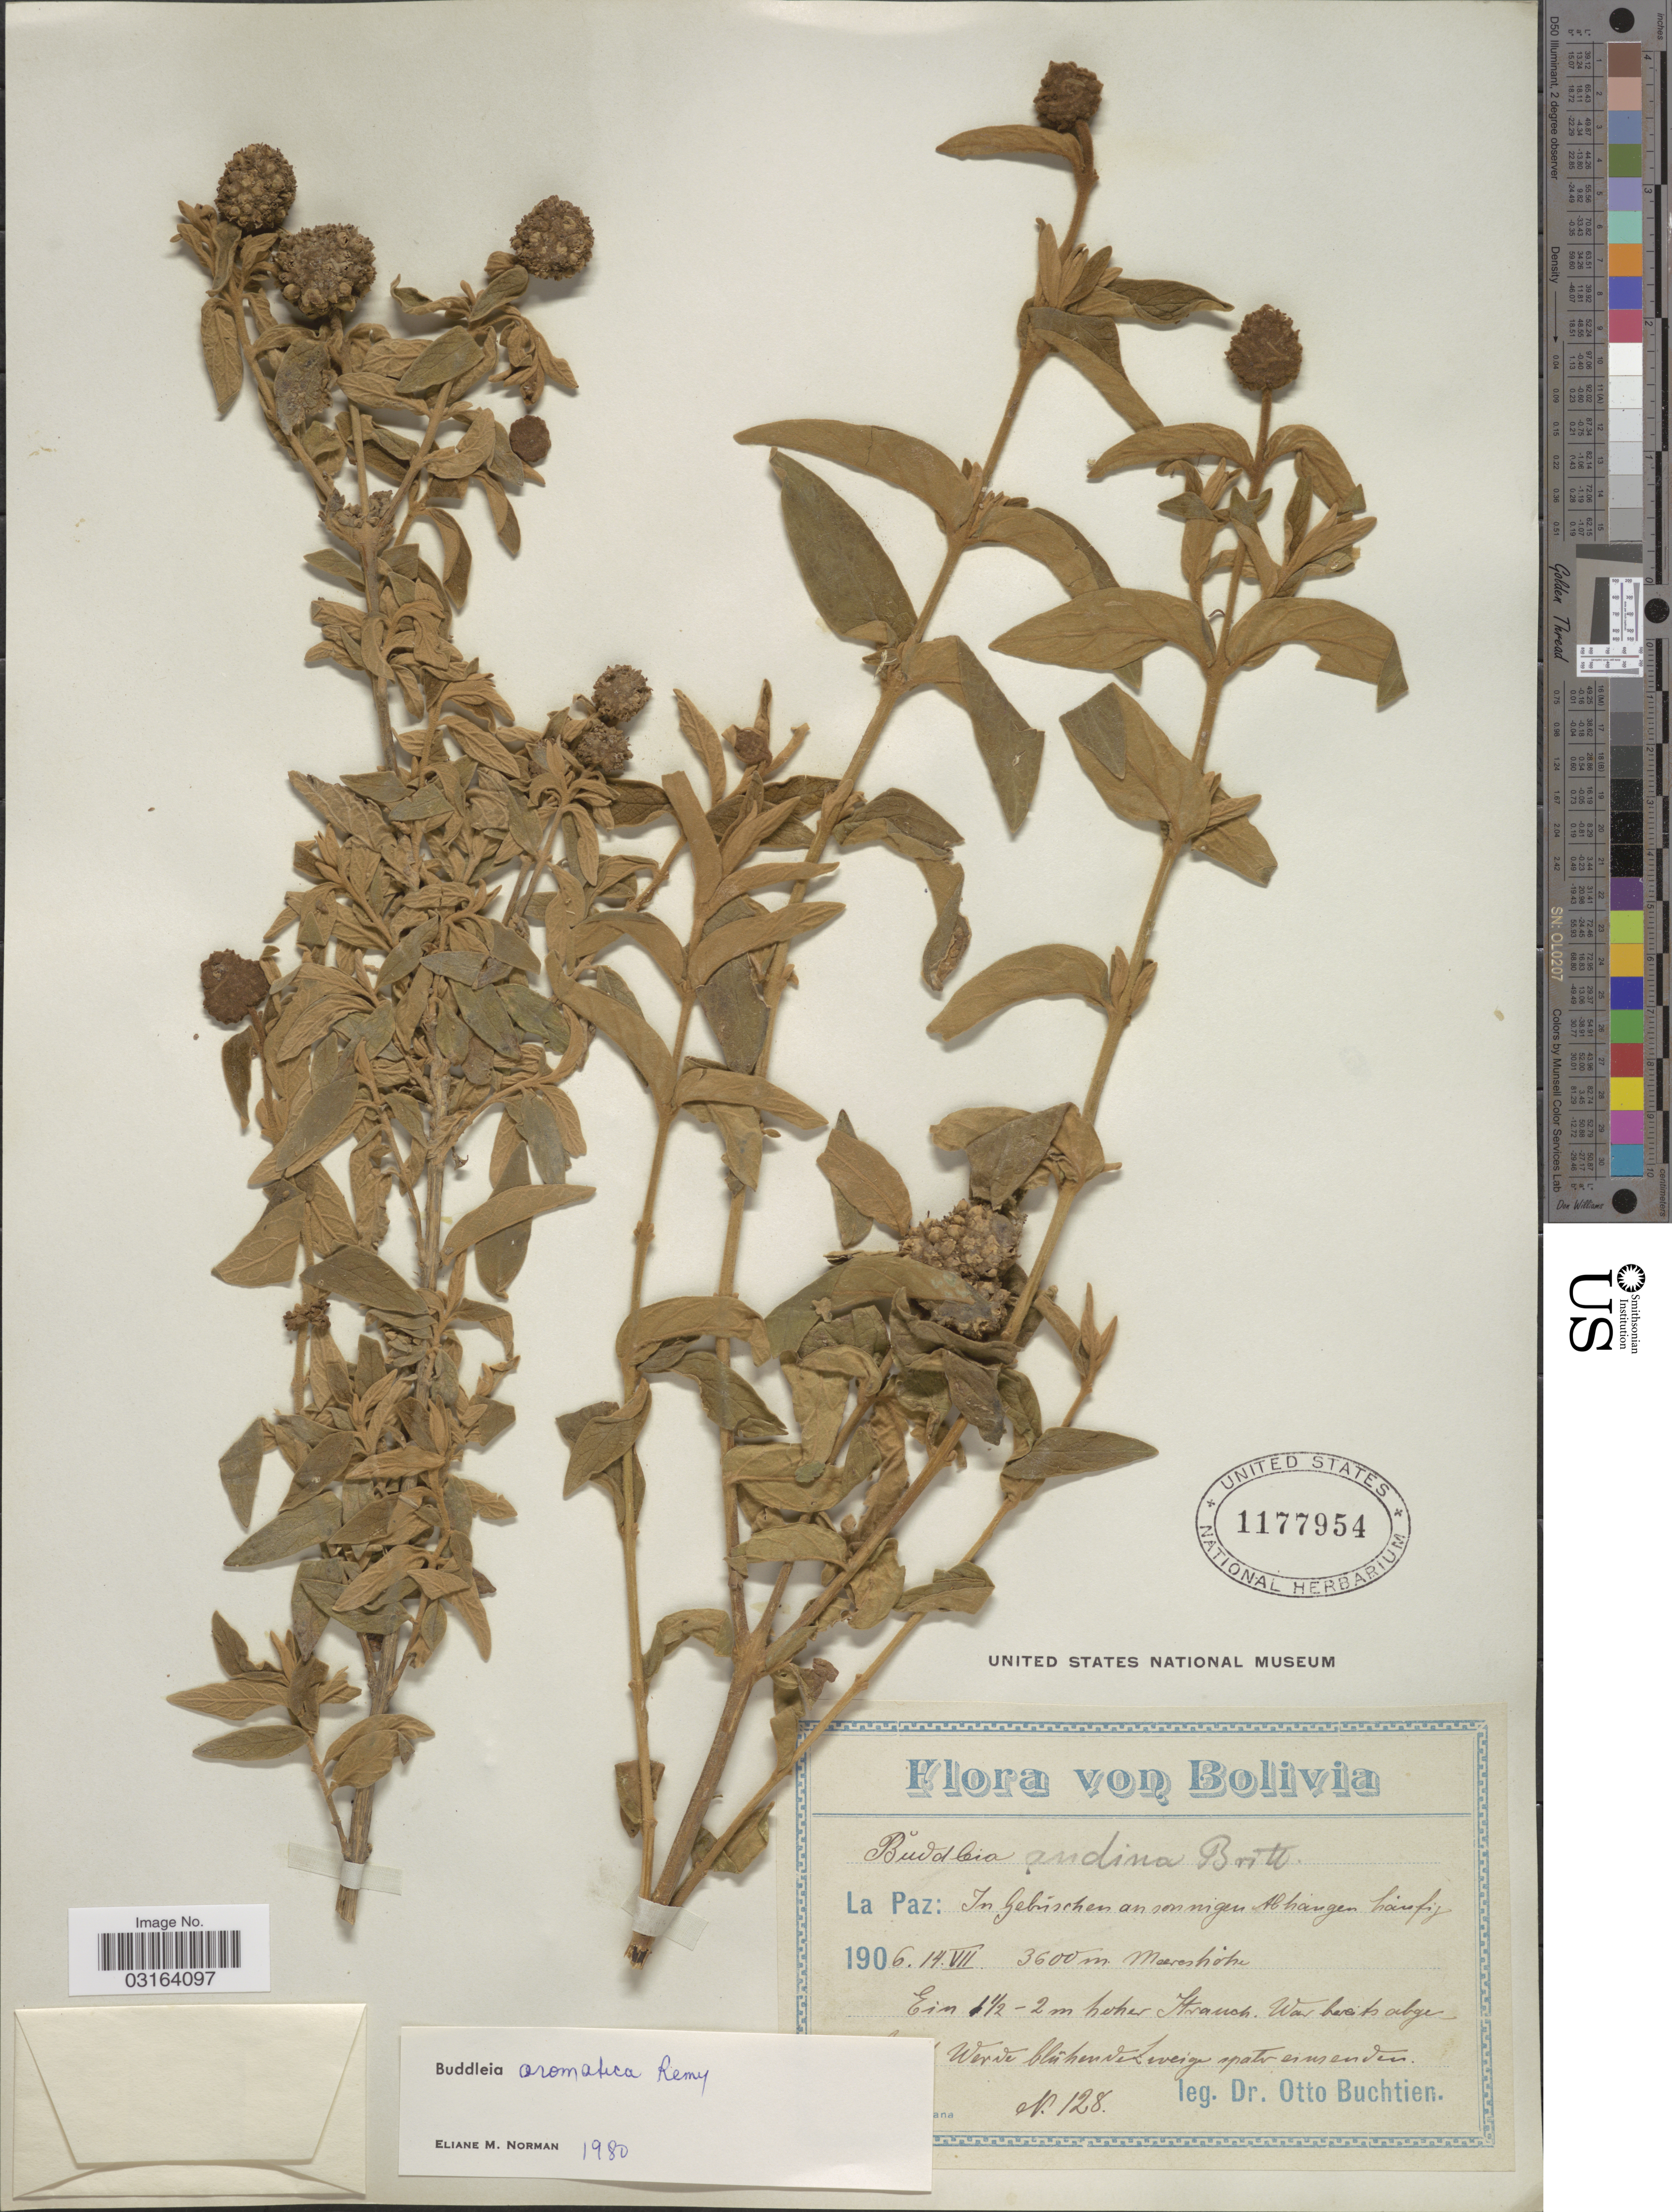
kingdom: Plantae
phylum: Tracheophyta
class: Magnoliopsida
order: Lamiales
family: Scrophulariaceae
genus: Buddleja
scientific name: Buddleja aromatica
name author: Remy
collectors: O. Buchtien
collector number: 128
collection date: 1906-07-14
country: Bolivia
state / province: La Paz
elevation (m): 3600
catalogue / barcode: US 1177954